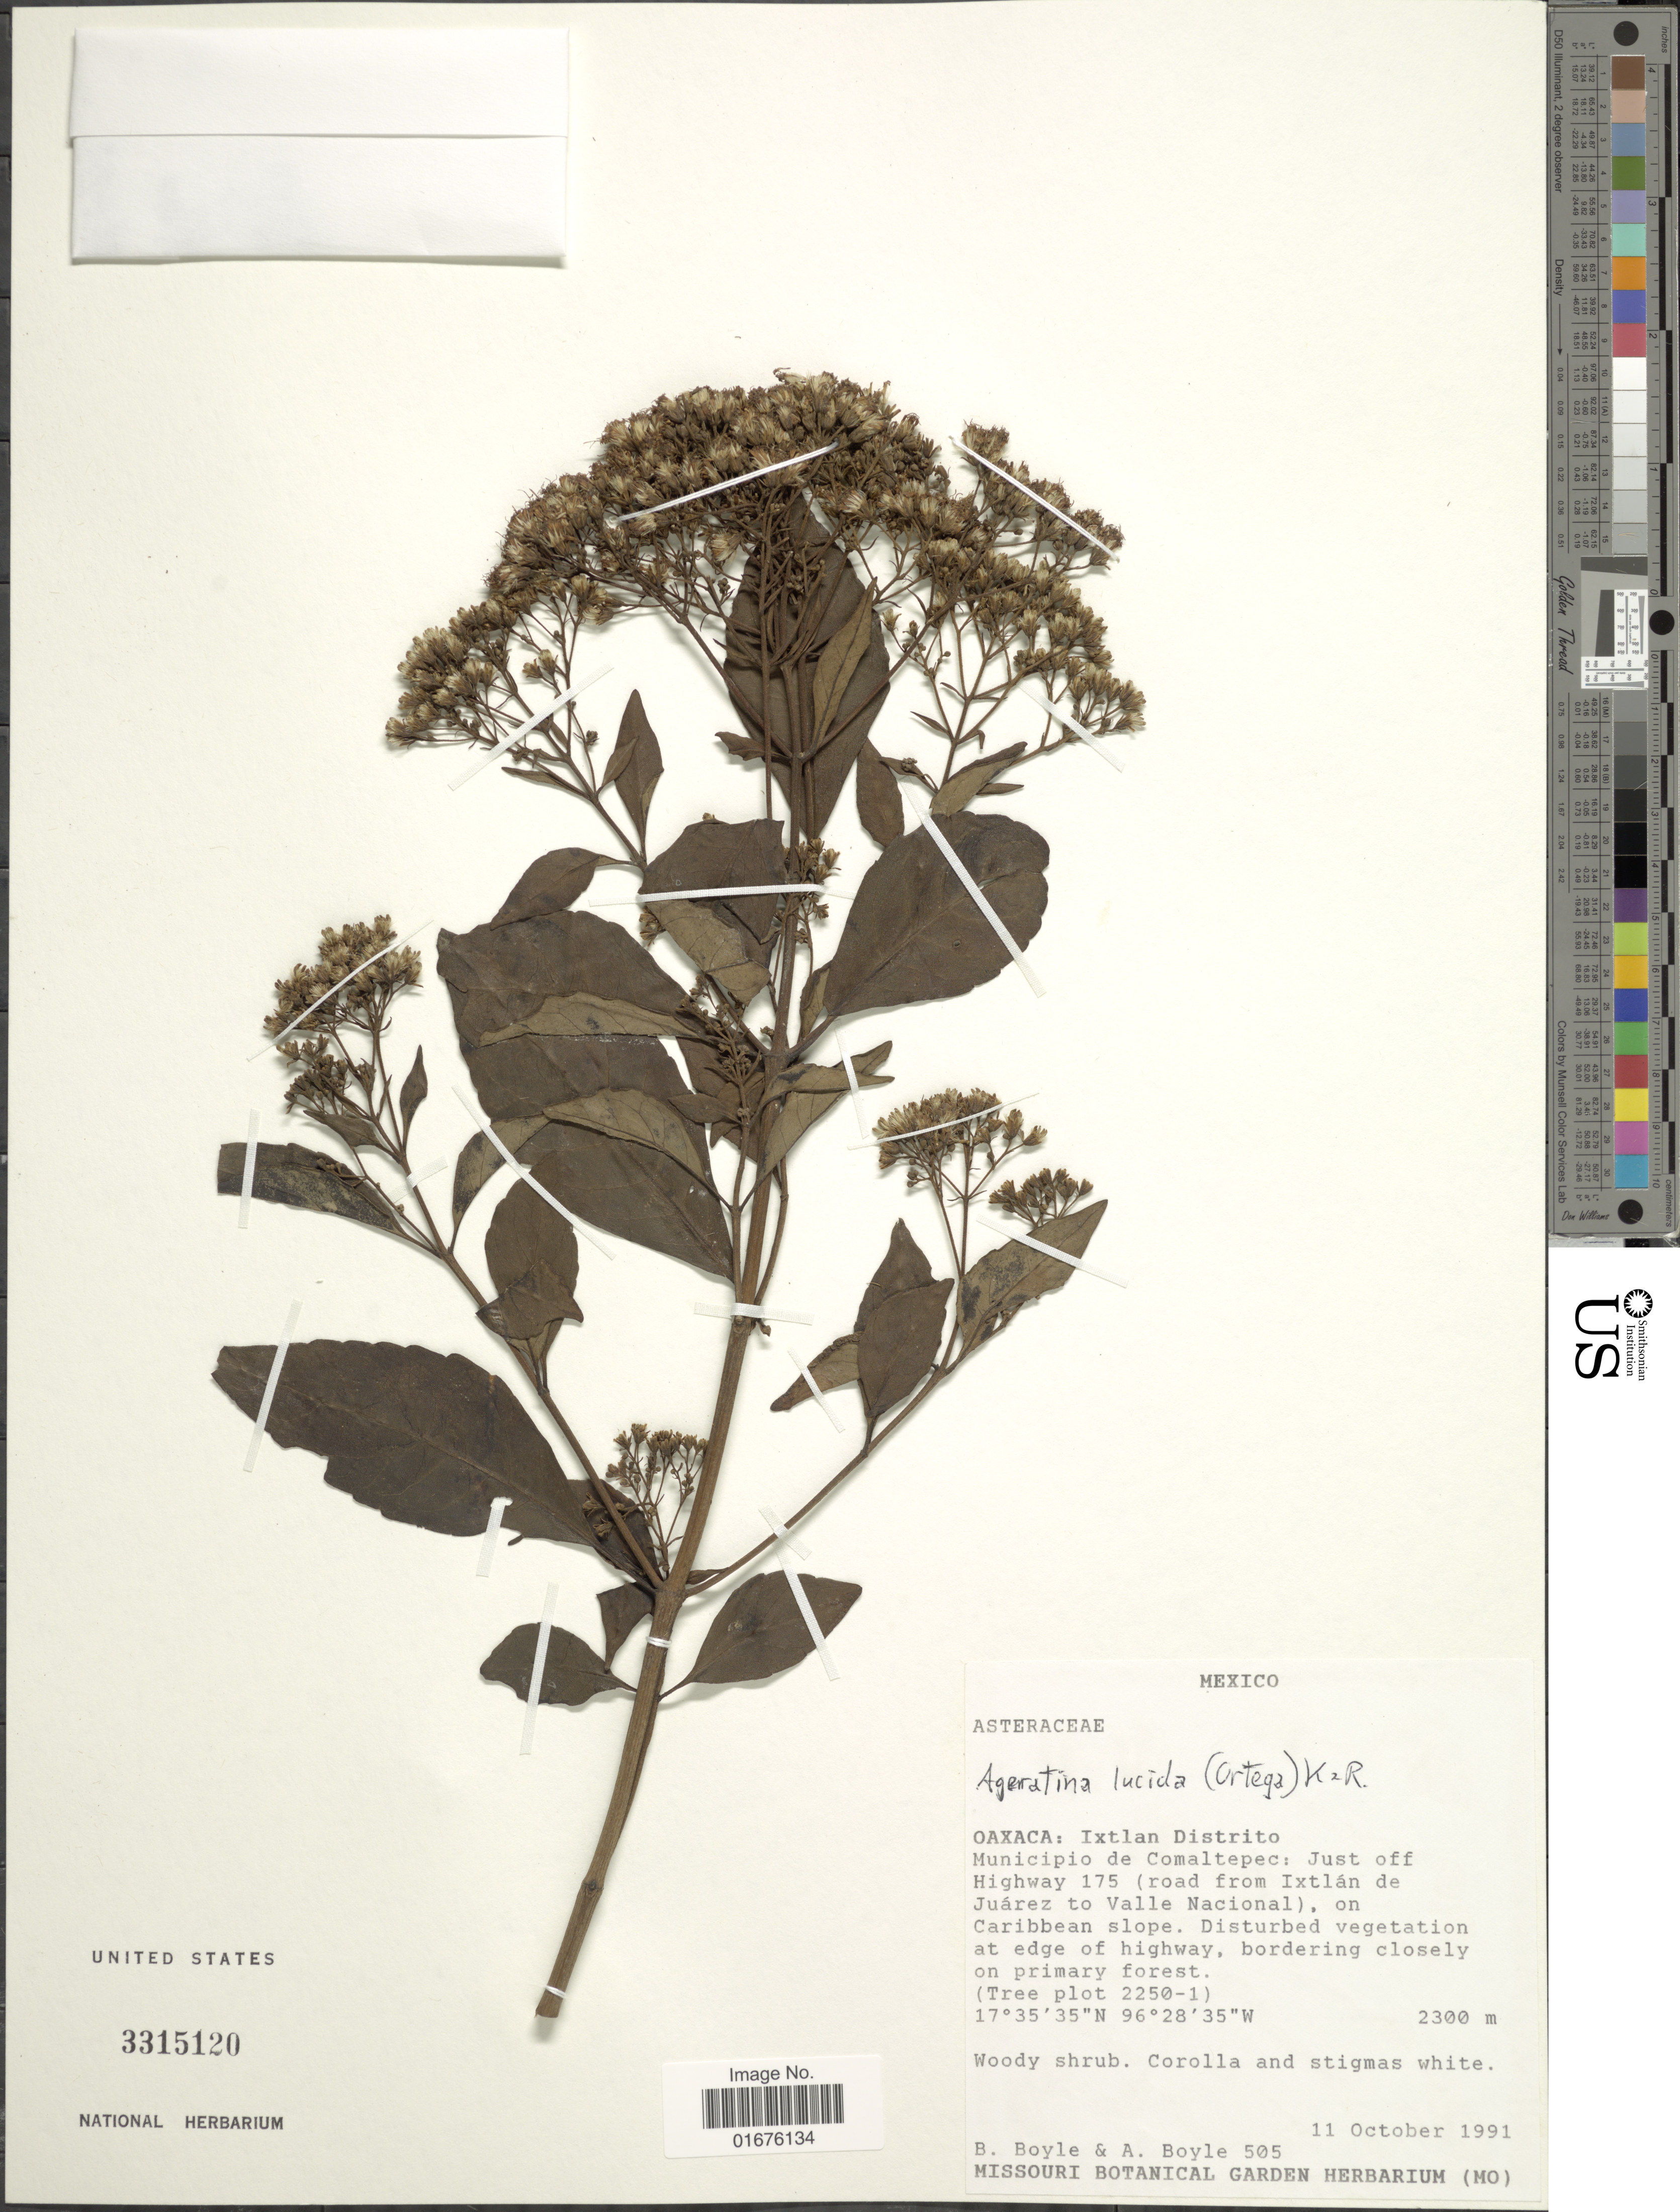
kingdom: Plantae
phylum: Tracheophyta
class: Magnoliopsida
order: Asterales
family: Asteraceae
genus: Ageratina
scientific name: Ageratina lucida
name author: (Ortega) R.M. King & H. Rob.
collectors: B. Boyle & A. Boyle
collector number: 505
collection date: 1991-10-11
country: Mexico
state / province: Oaxaca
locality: Ixtlan Distrito, Municipio de Comatepec: Just off Highway 175 (road from ixtlán de Juárez to Valle Nacional) , on Juárez to Valle Nacioanl), on Caribbean slope, disturbed vegetation at edge of highway, bordering closely on primary forest (Tree-plot 2250-1)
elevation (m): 2300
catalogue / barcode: US 3315120